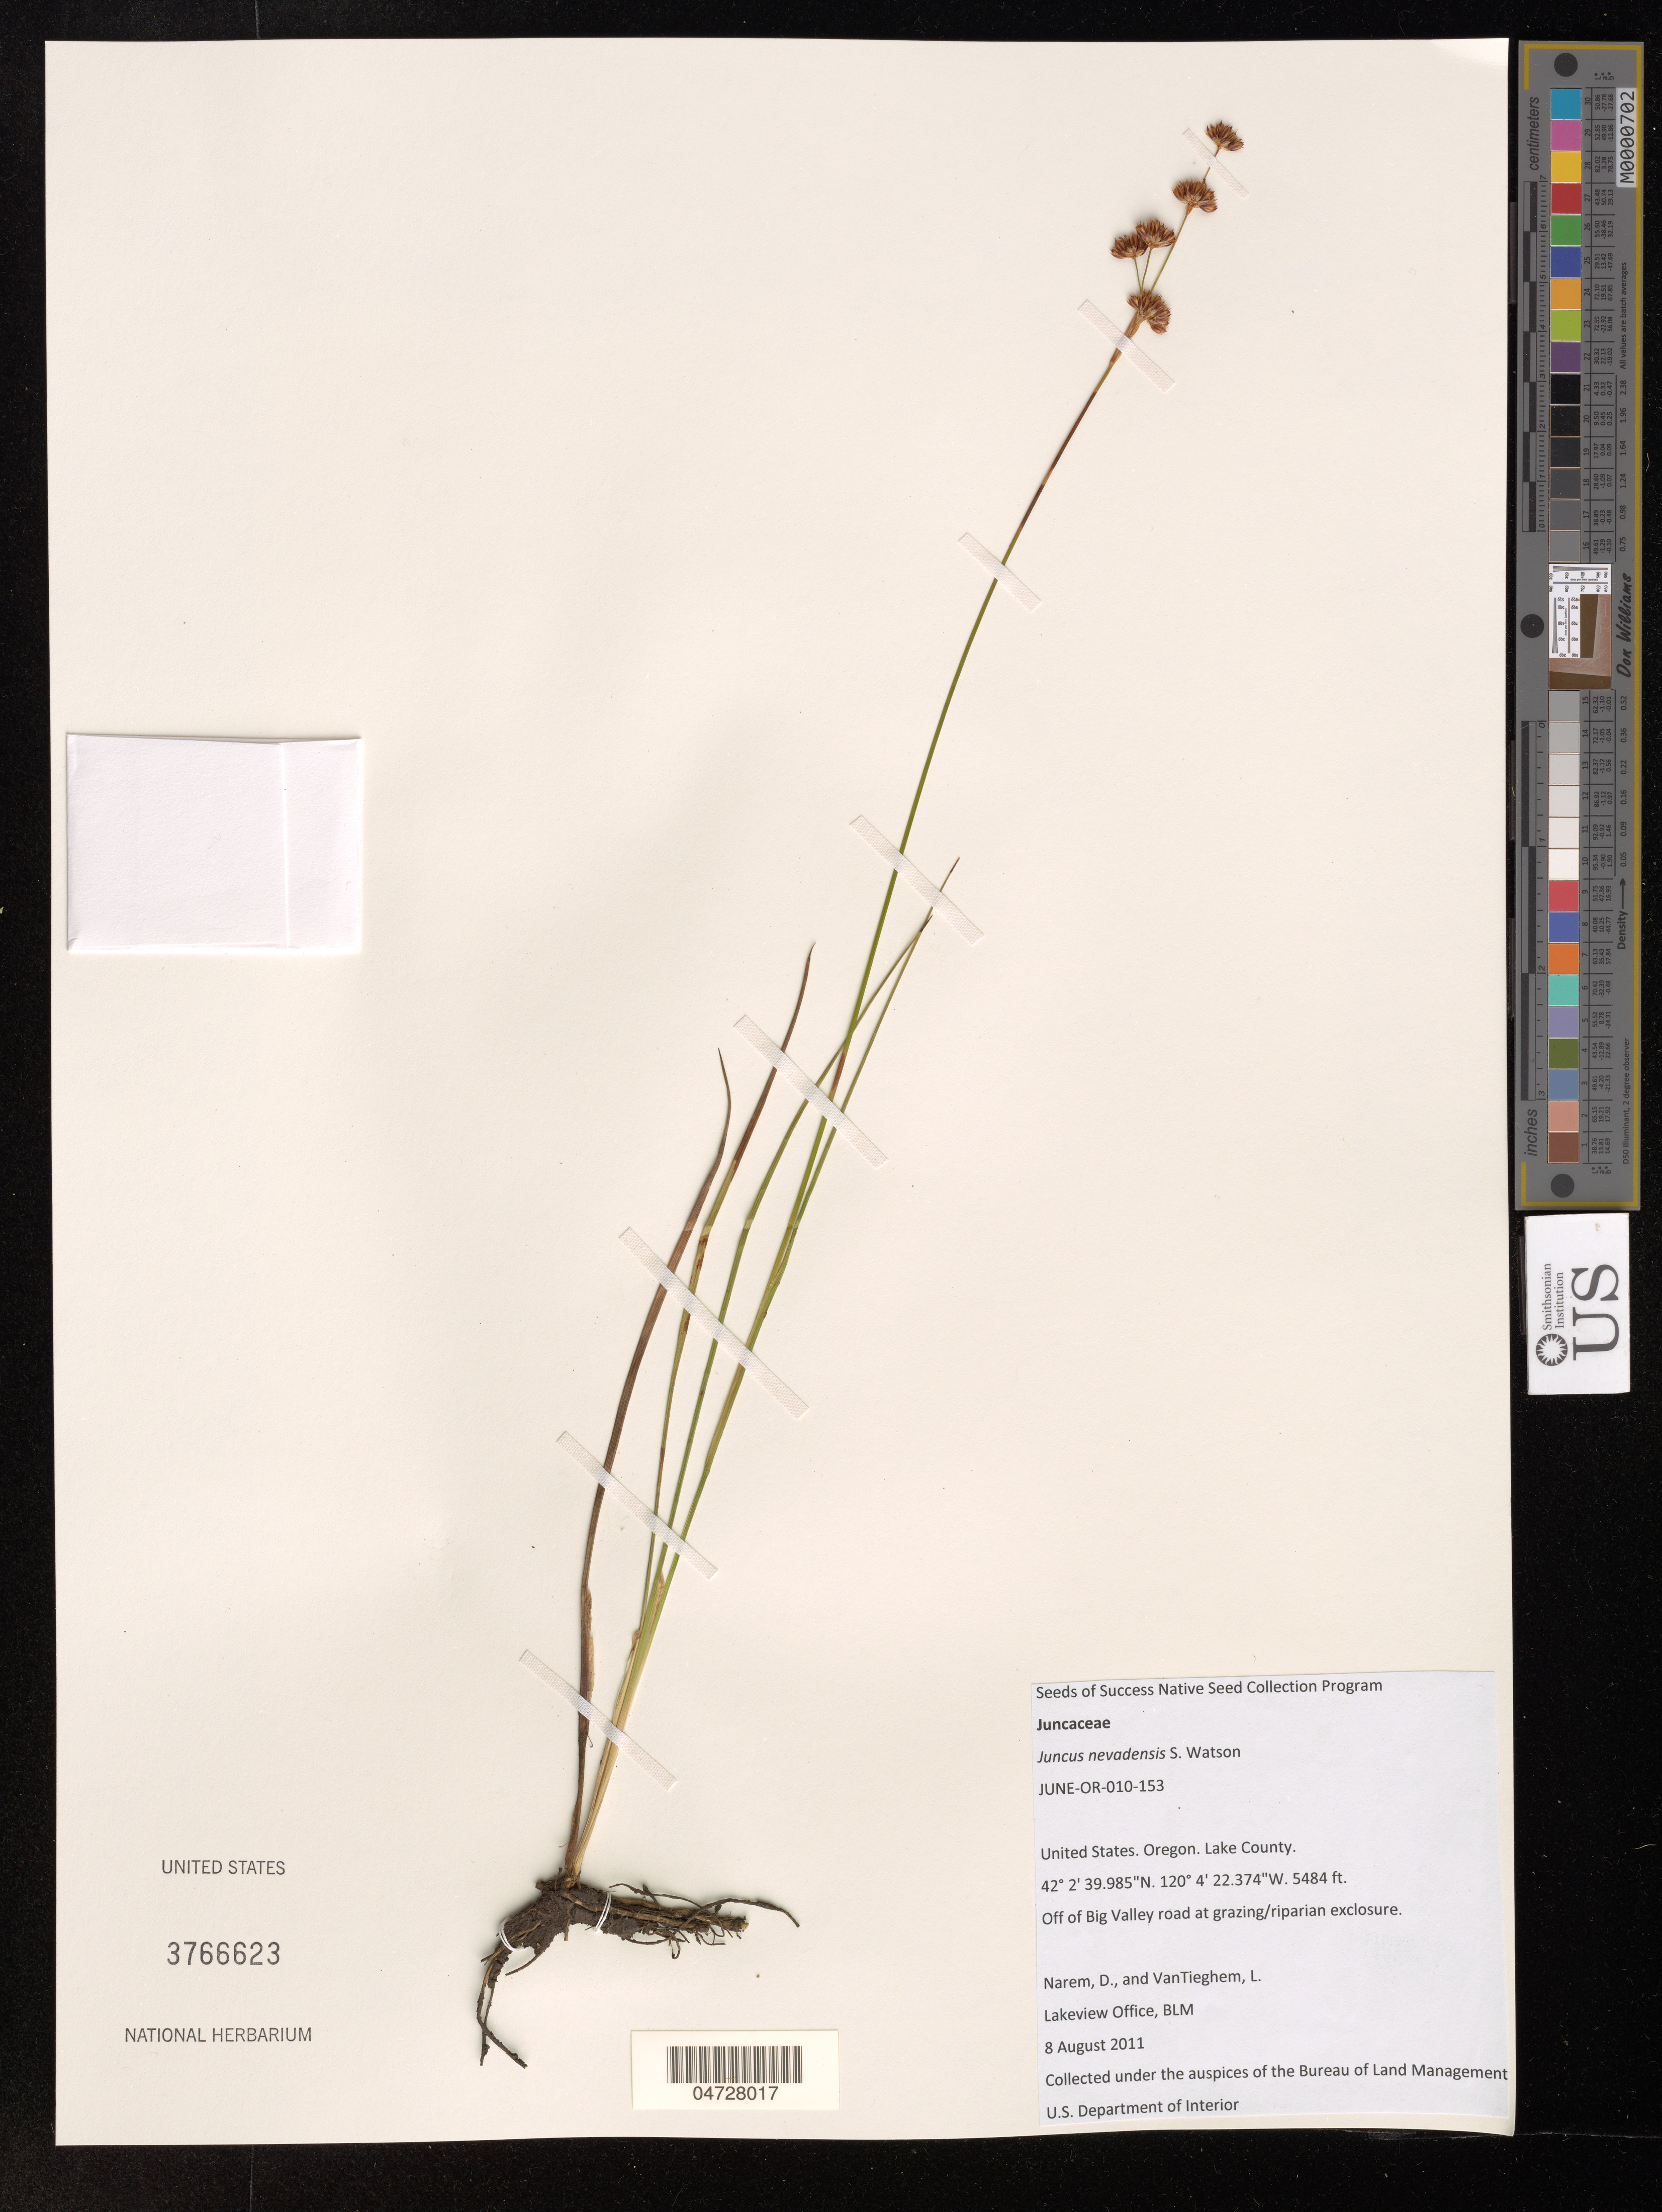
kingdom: Plantae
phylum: Tracheophyta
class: Liliopsida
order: Poales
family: Juncaceae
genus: Juncus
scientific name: Juncus nevadensis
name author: S. Watson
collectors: D. Narem & L. VanTieghem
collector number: JUNE-OR-010-153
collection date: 2011-08-08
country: United States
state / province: Oregon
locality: Lake County. Off of Big Valley road.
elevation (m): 1672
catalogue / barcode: US 3766623